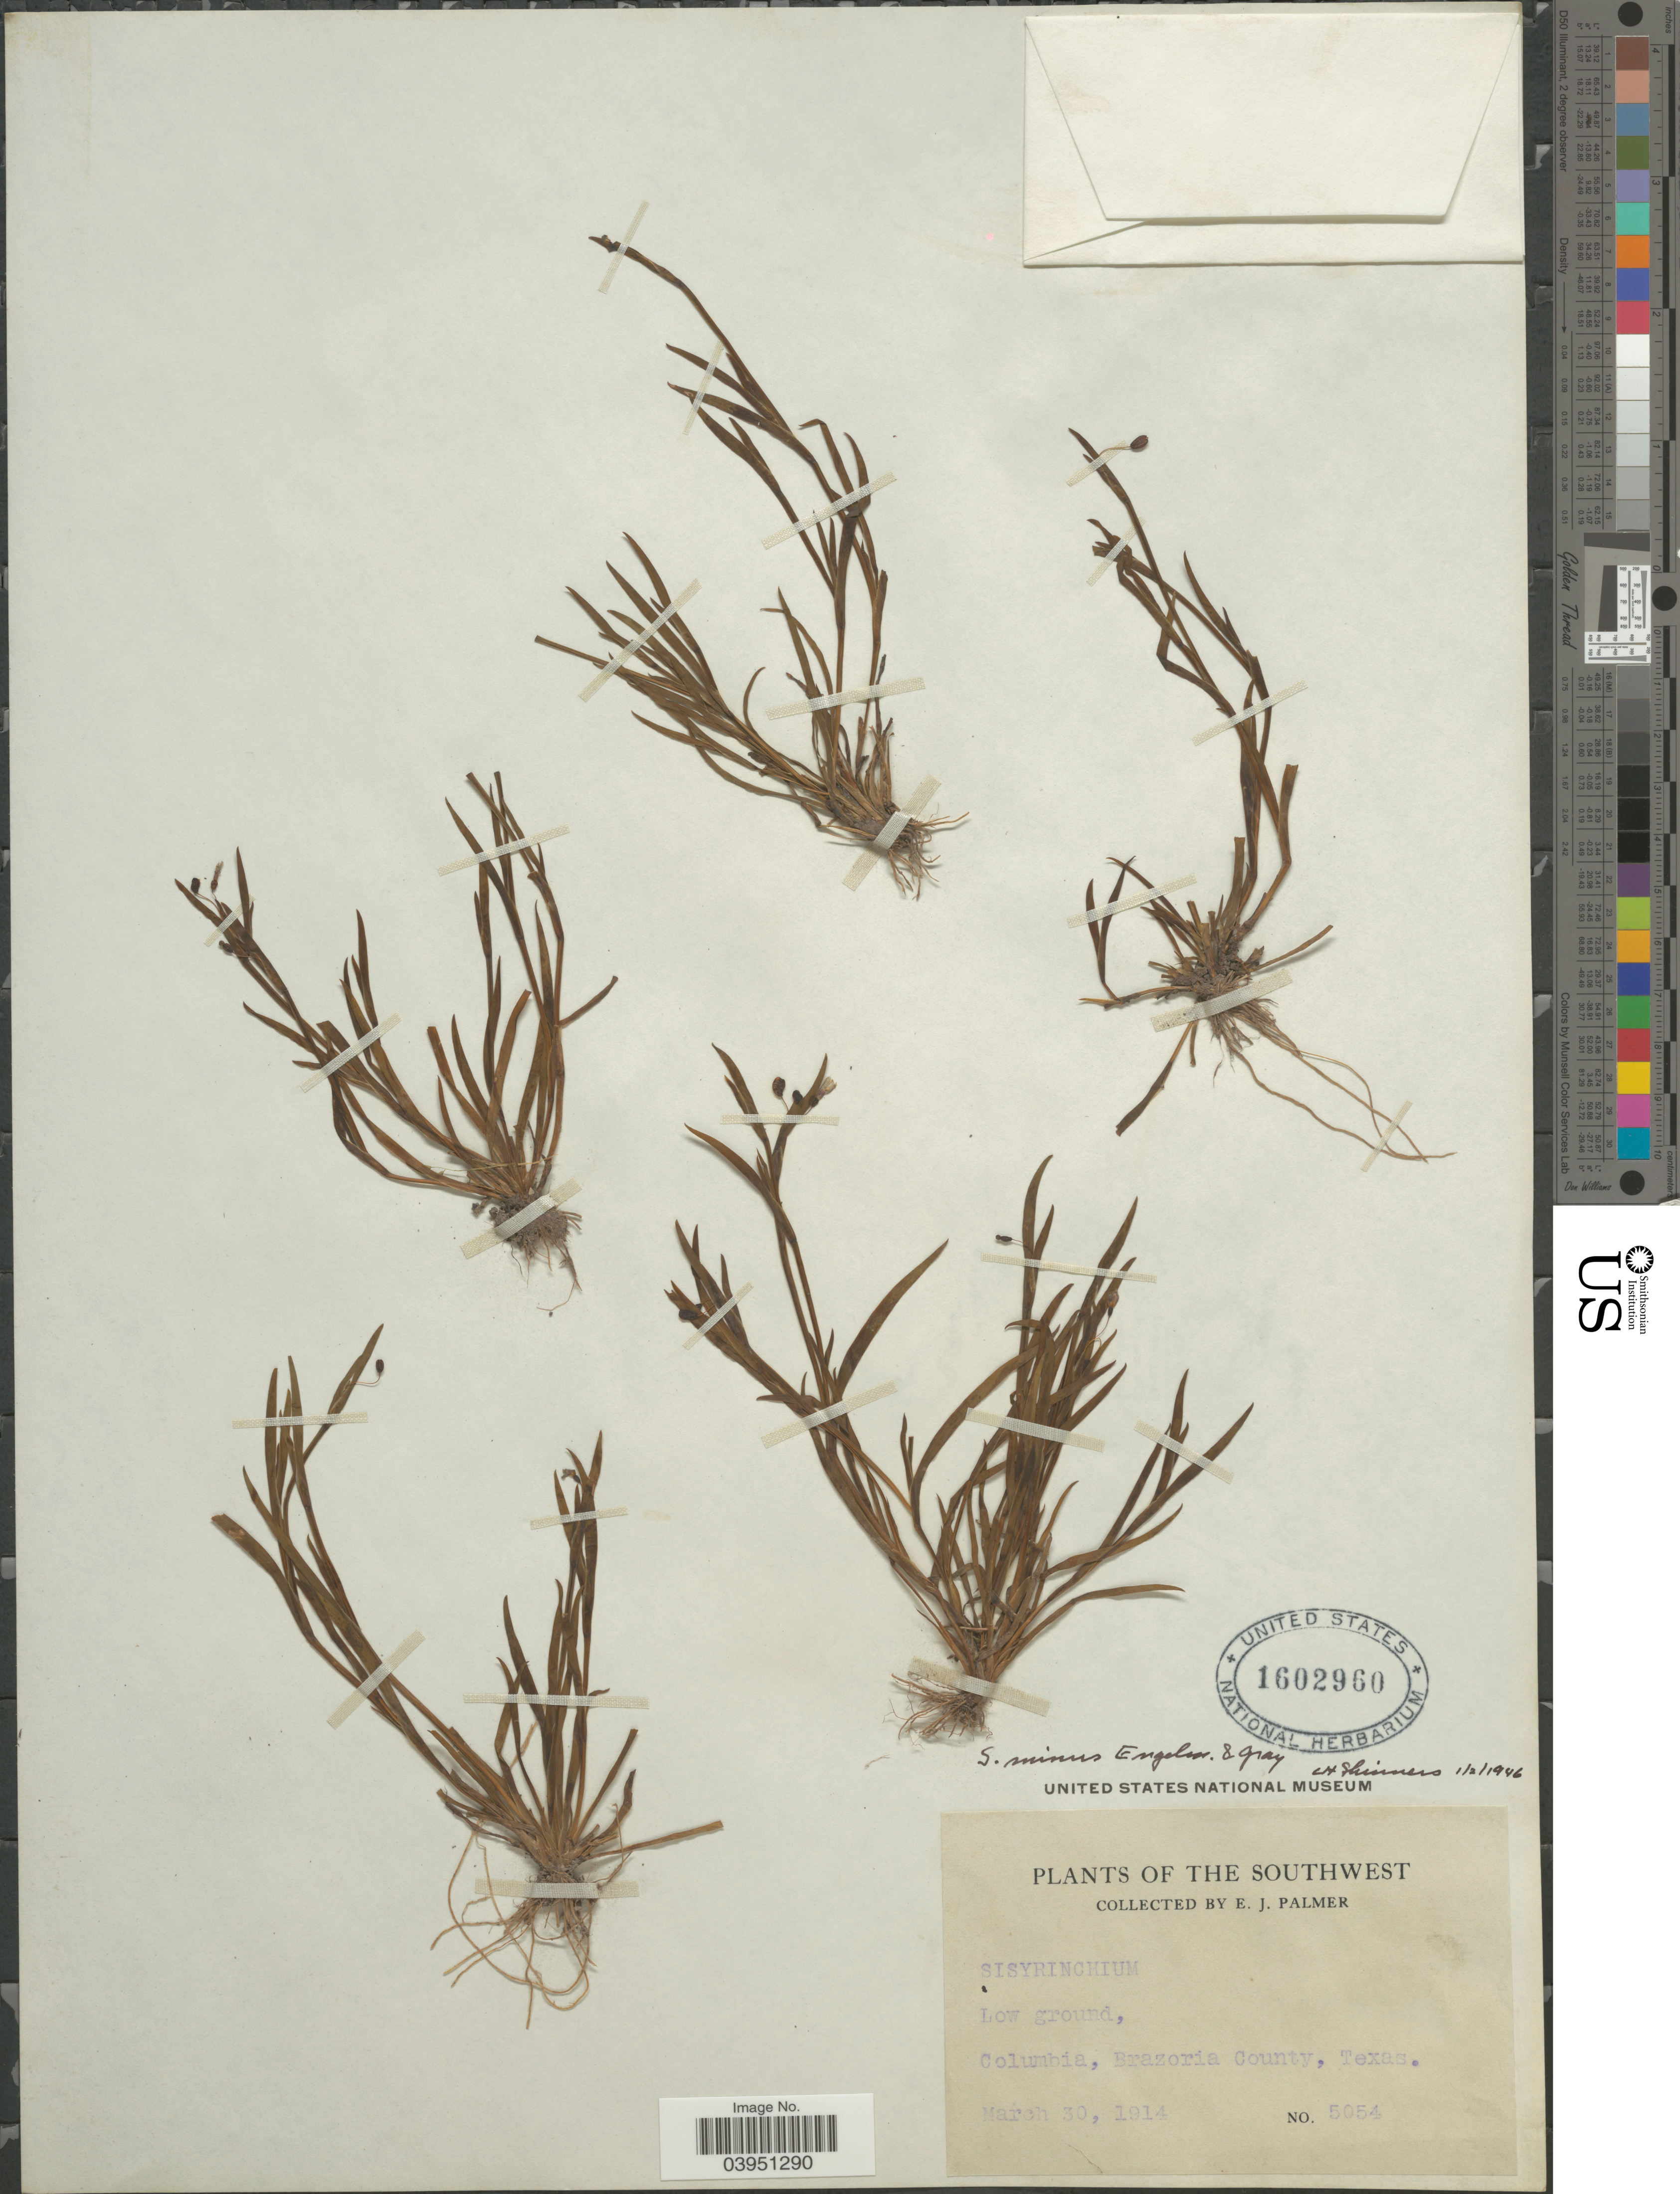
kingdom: Plantae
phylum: Tracheophyta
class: Liliopsida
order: Asparagales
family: Iridaceae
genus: Sisyrinchium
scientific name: Sisyrinchium minus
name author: Engelm. & A. Gray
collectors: E. J. Palmer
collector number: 5054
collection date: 1914-03-30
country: United States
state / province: Texas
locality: The Southwest. Low ground, Columbia, Brazoria County.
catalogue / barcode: US 1602960